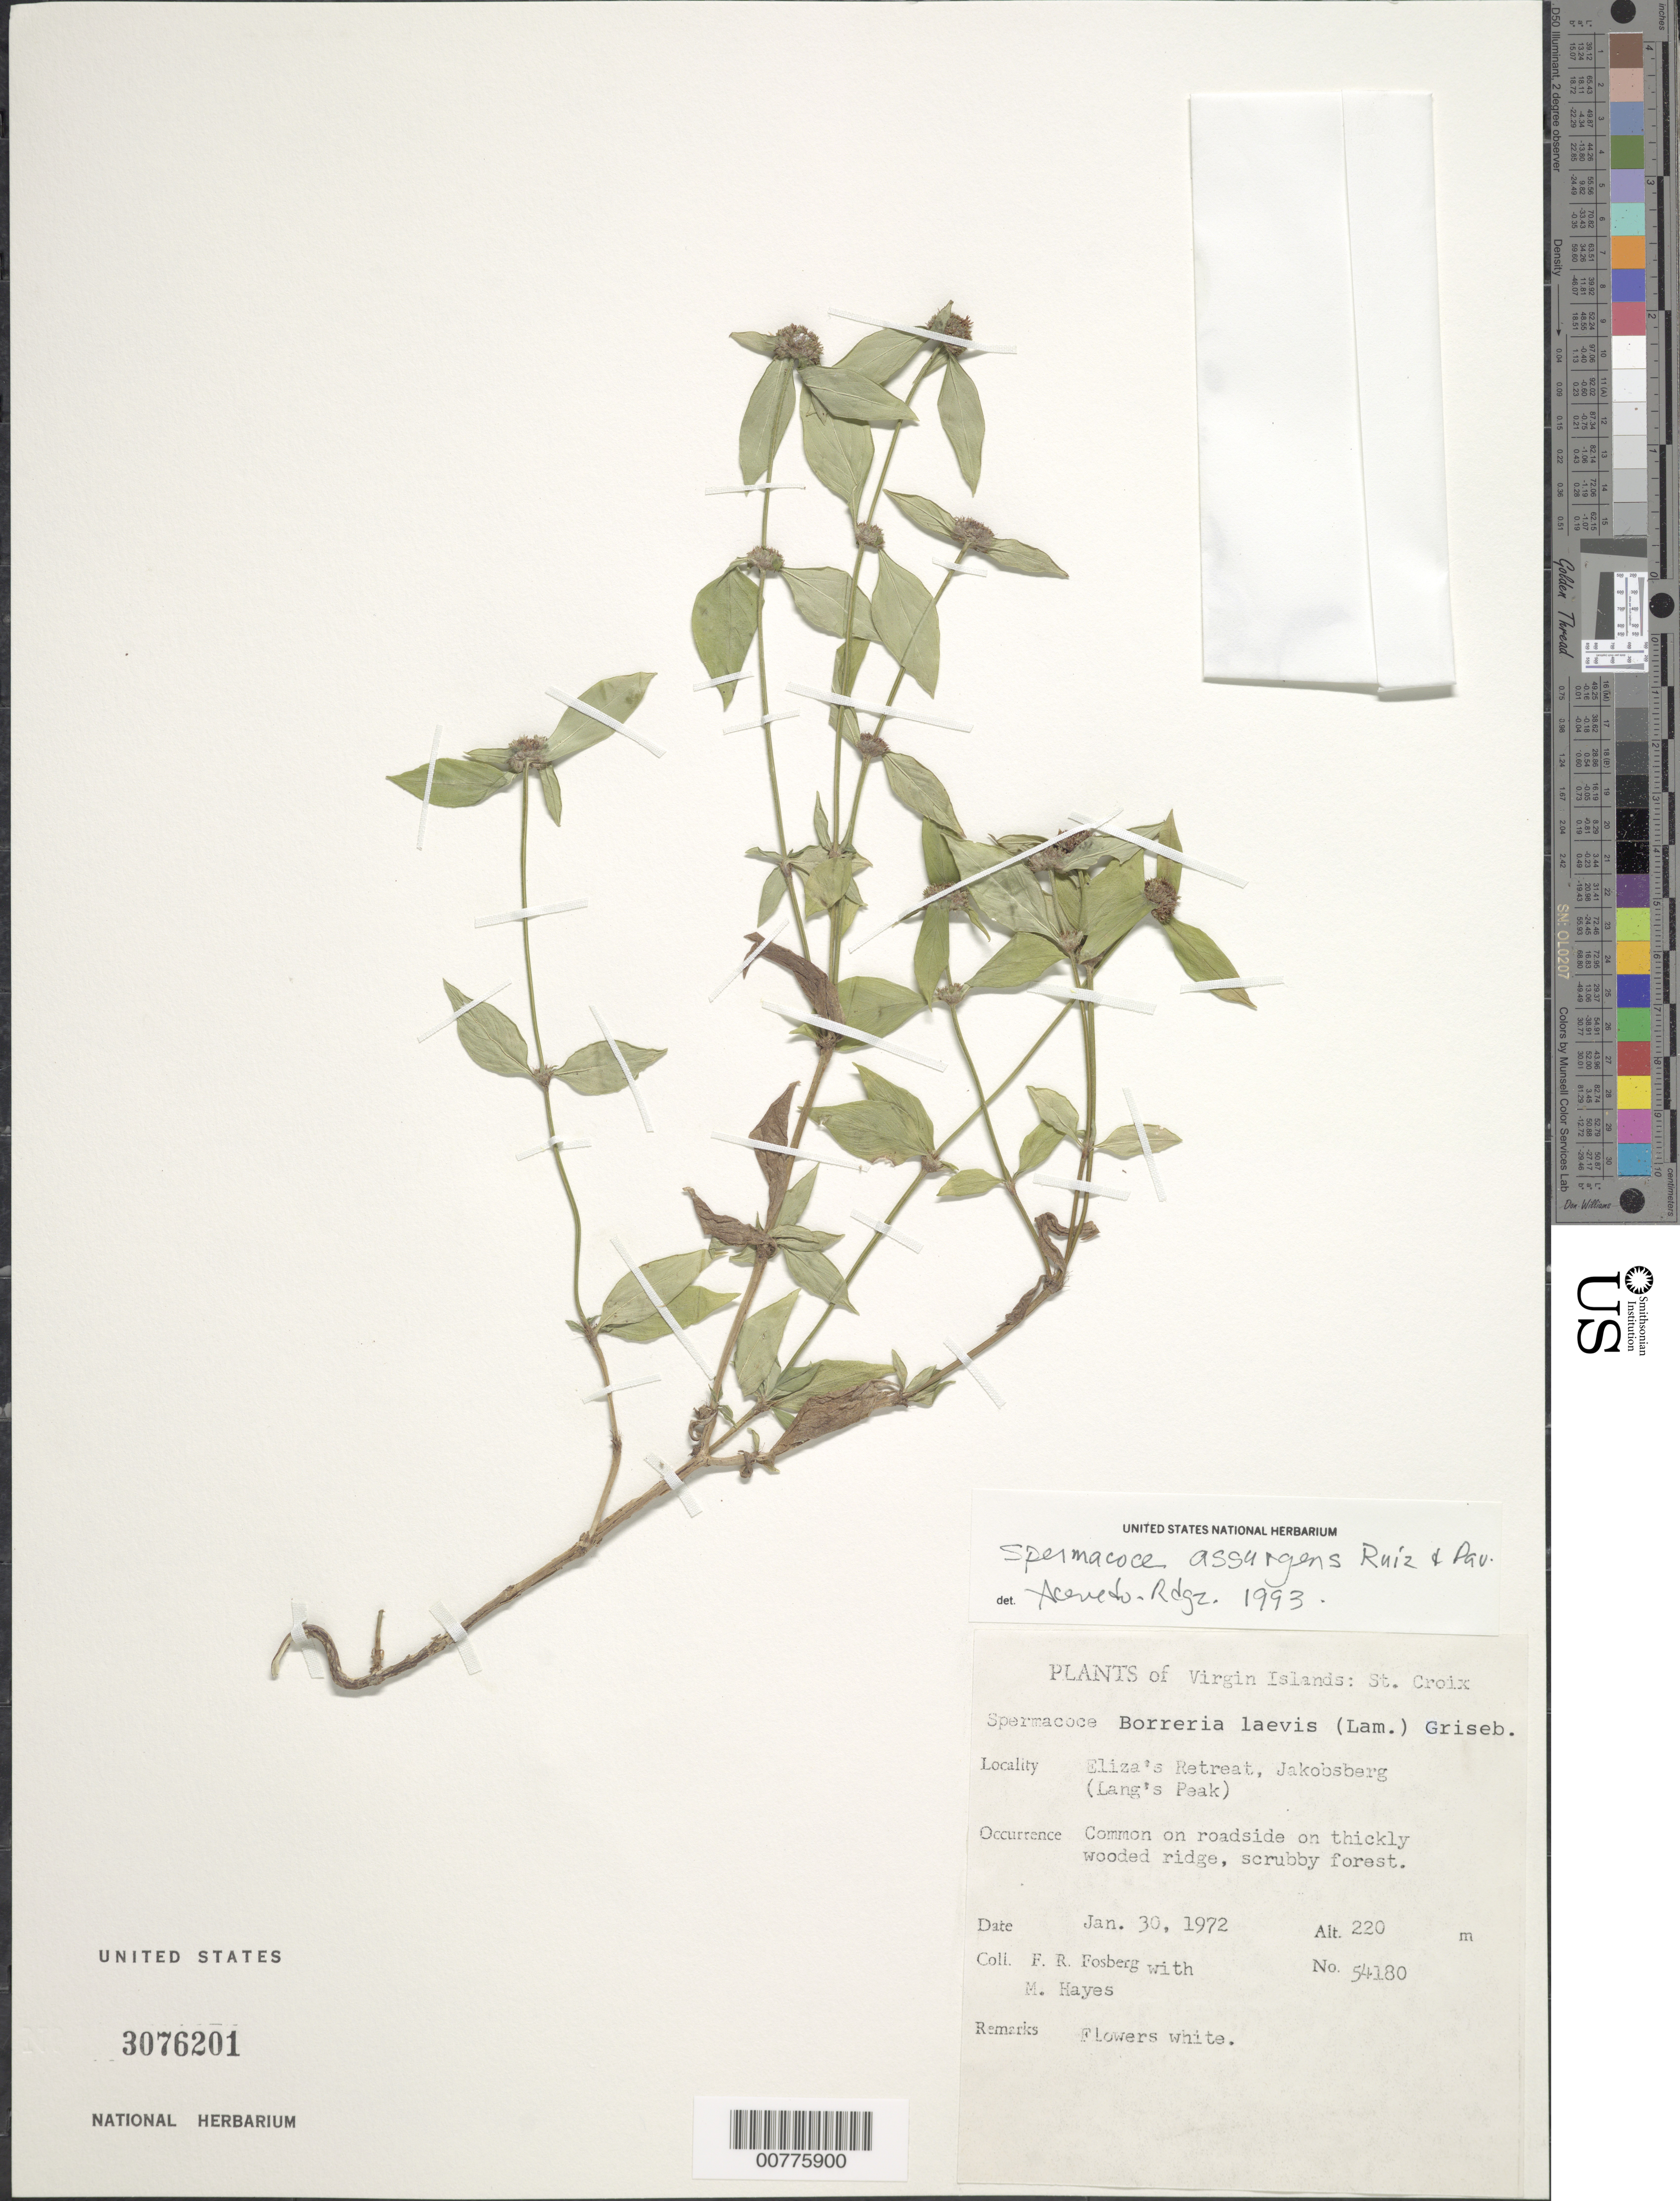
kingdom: Plantae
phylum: Tracheophyta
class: Magnoliopsida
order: Gentianales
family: Rubiaceae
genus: Spermacoce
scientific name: Spermacoce remota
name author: Lam.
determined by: Acevedo-Rodríguez, P., (BOT), Smithsonian Institution - National Museum of Natural History (UNITED STATES)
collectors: F. R. Fosberg & M. Hayes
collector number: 54180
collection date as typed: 30 Jan 1972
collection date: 1972-01-30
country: U.S. Virgin Islands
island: St. Croix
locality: Eliza's Retreat, Jakobsberg (Lang's Peak)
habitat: Common on roadside on thickly wooded ridge, scrubby forest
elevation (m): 220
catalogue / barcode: US 3076201